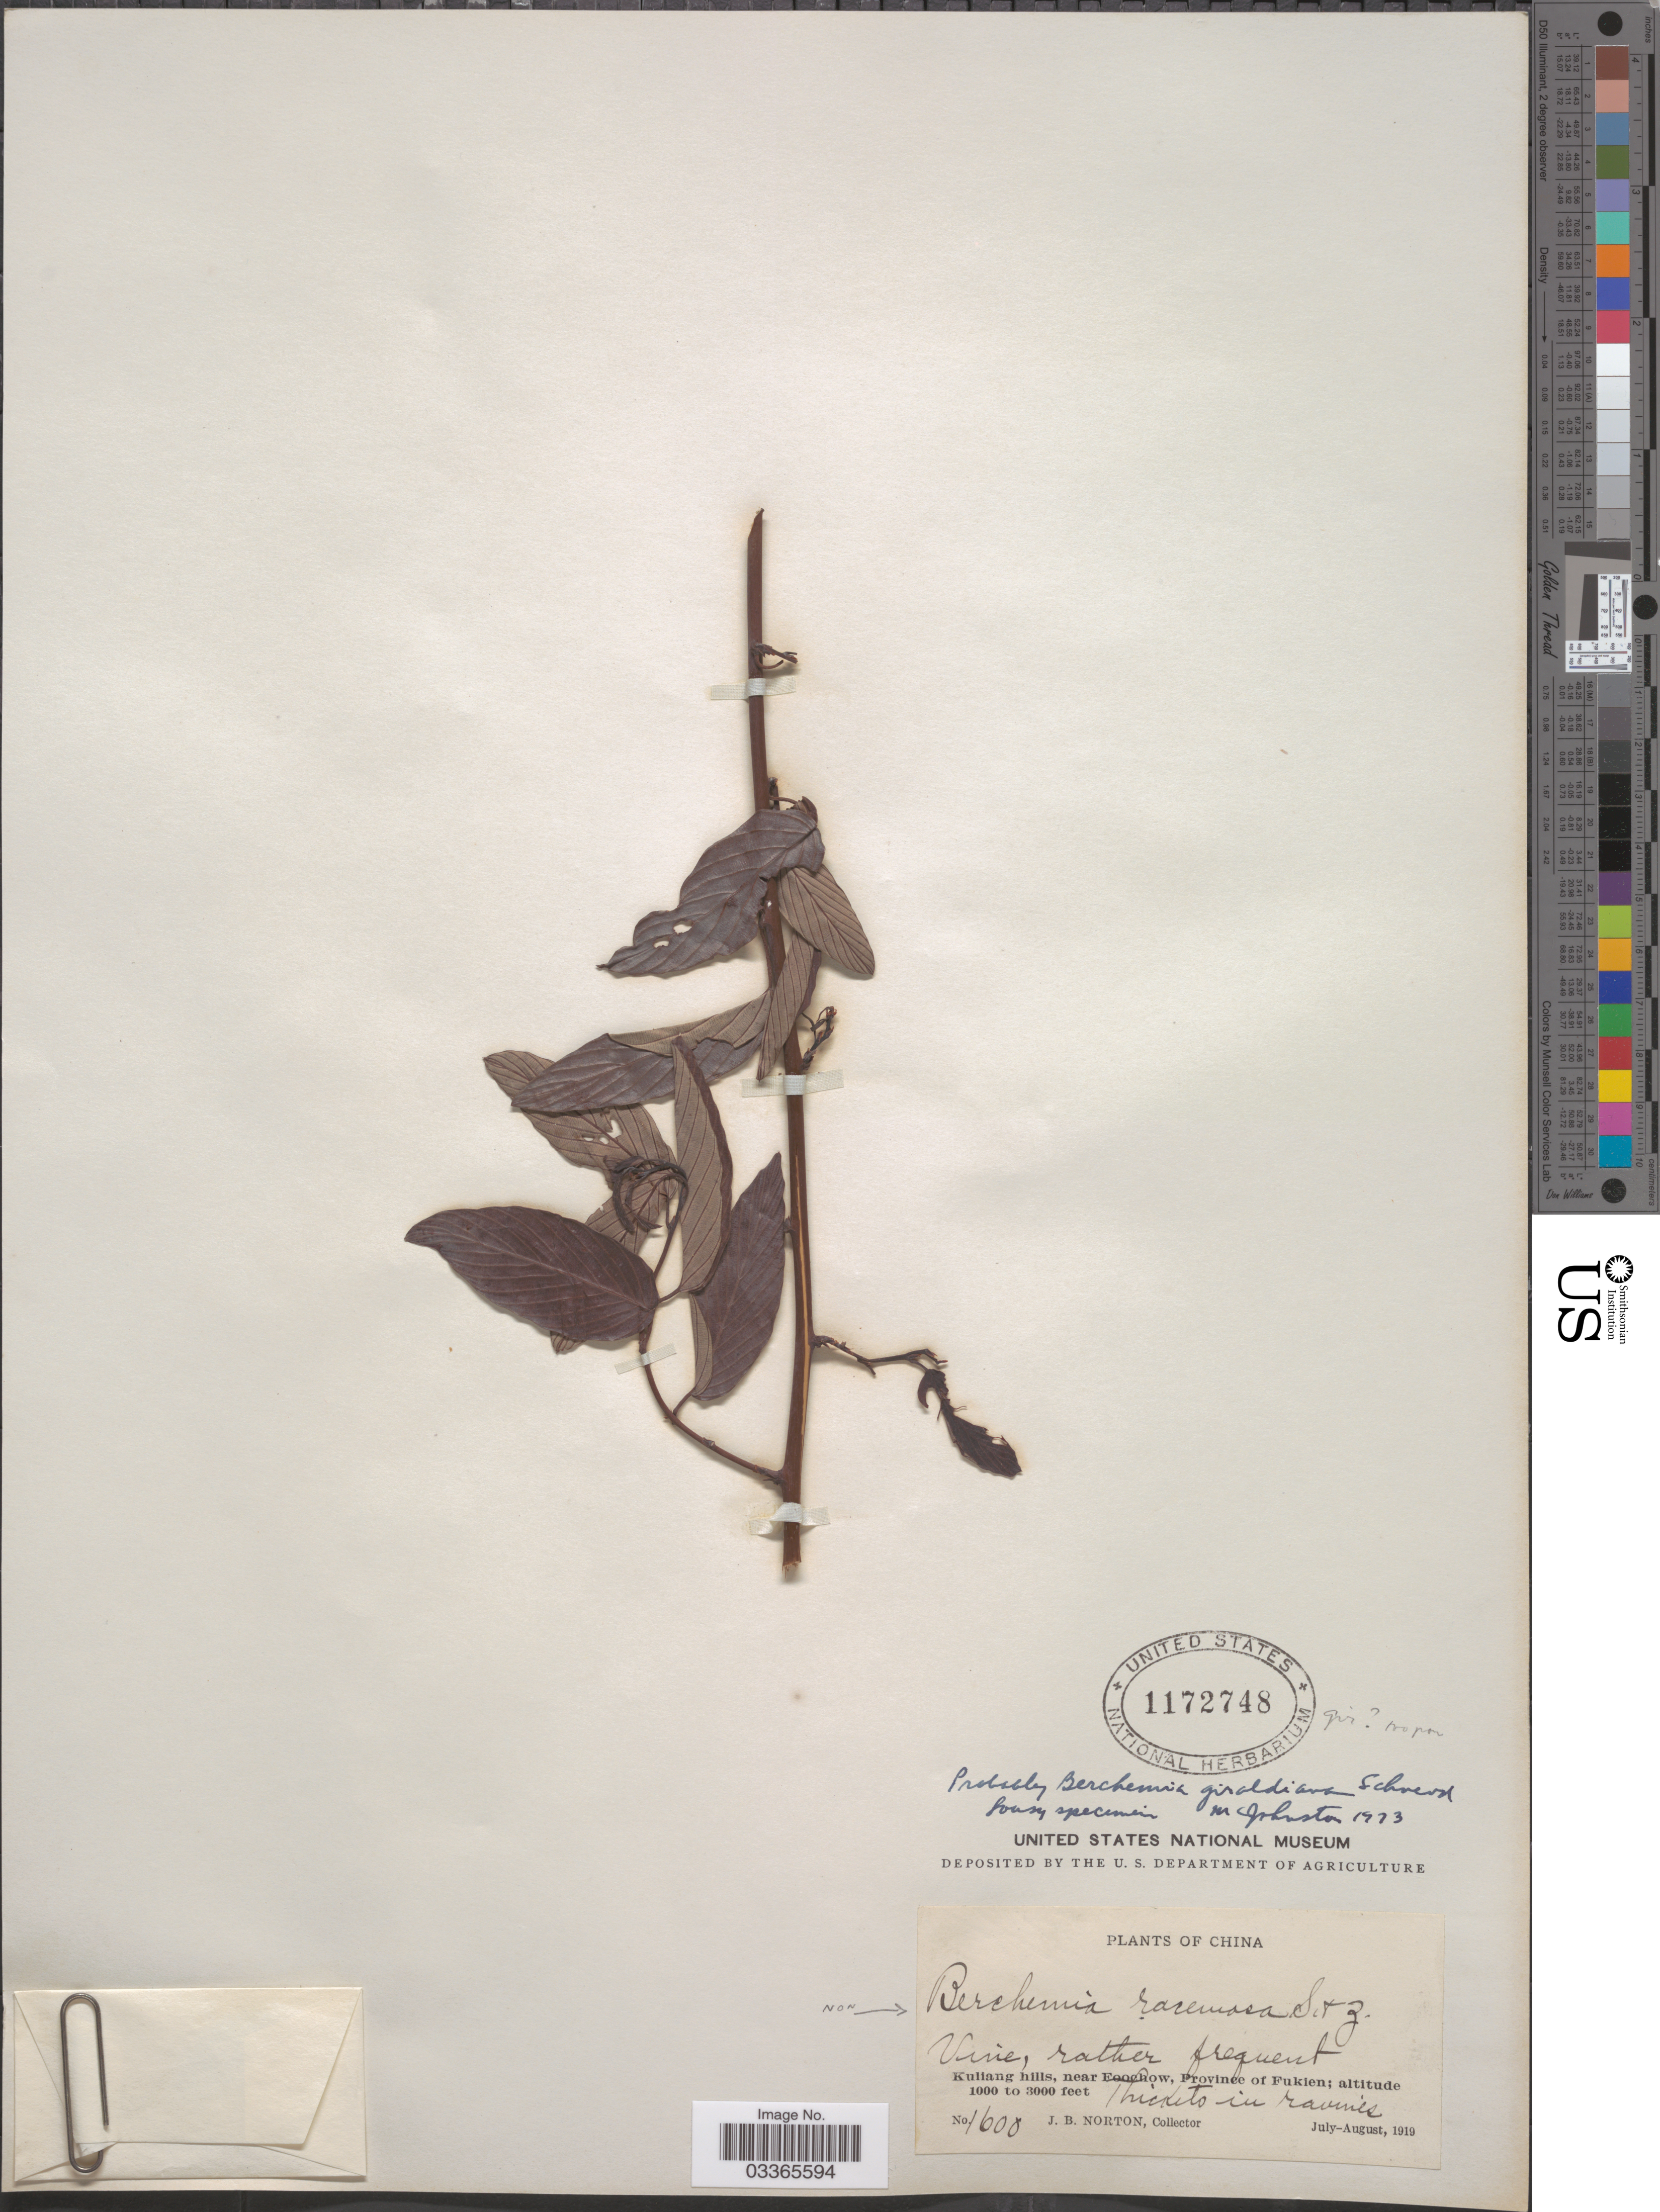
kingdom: Plantae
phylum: Tracheophyta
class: Magnoliopsida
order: Rosales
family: Rhamnaceae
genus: Berchemia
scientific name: Berchemia giraldiana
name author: C.K. Schneid.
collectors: J. B. Norton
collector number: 1600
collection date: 1919-07/1919-08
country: China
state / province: Fujian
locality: Kuliang hills, near Foochow, Province of Fukien.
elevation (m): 305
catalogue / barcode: US 1172748